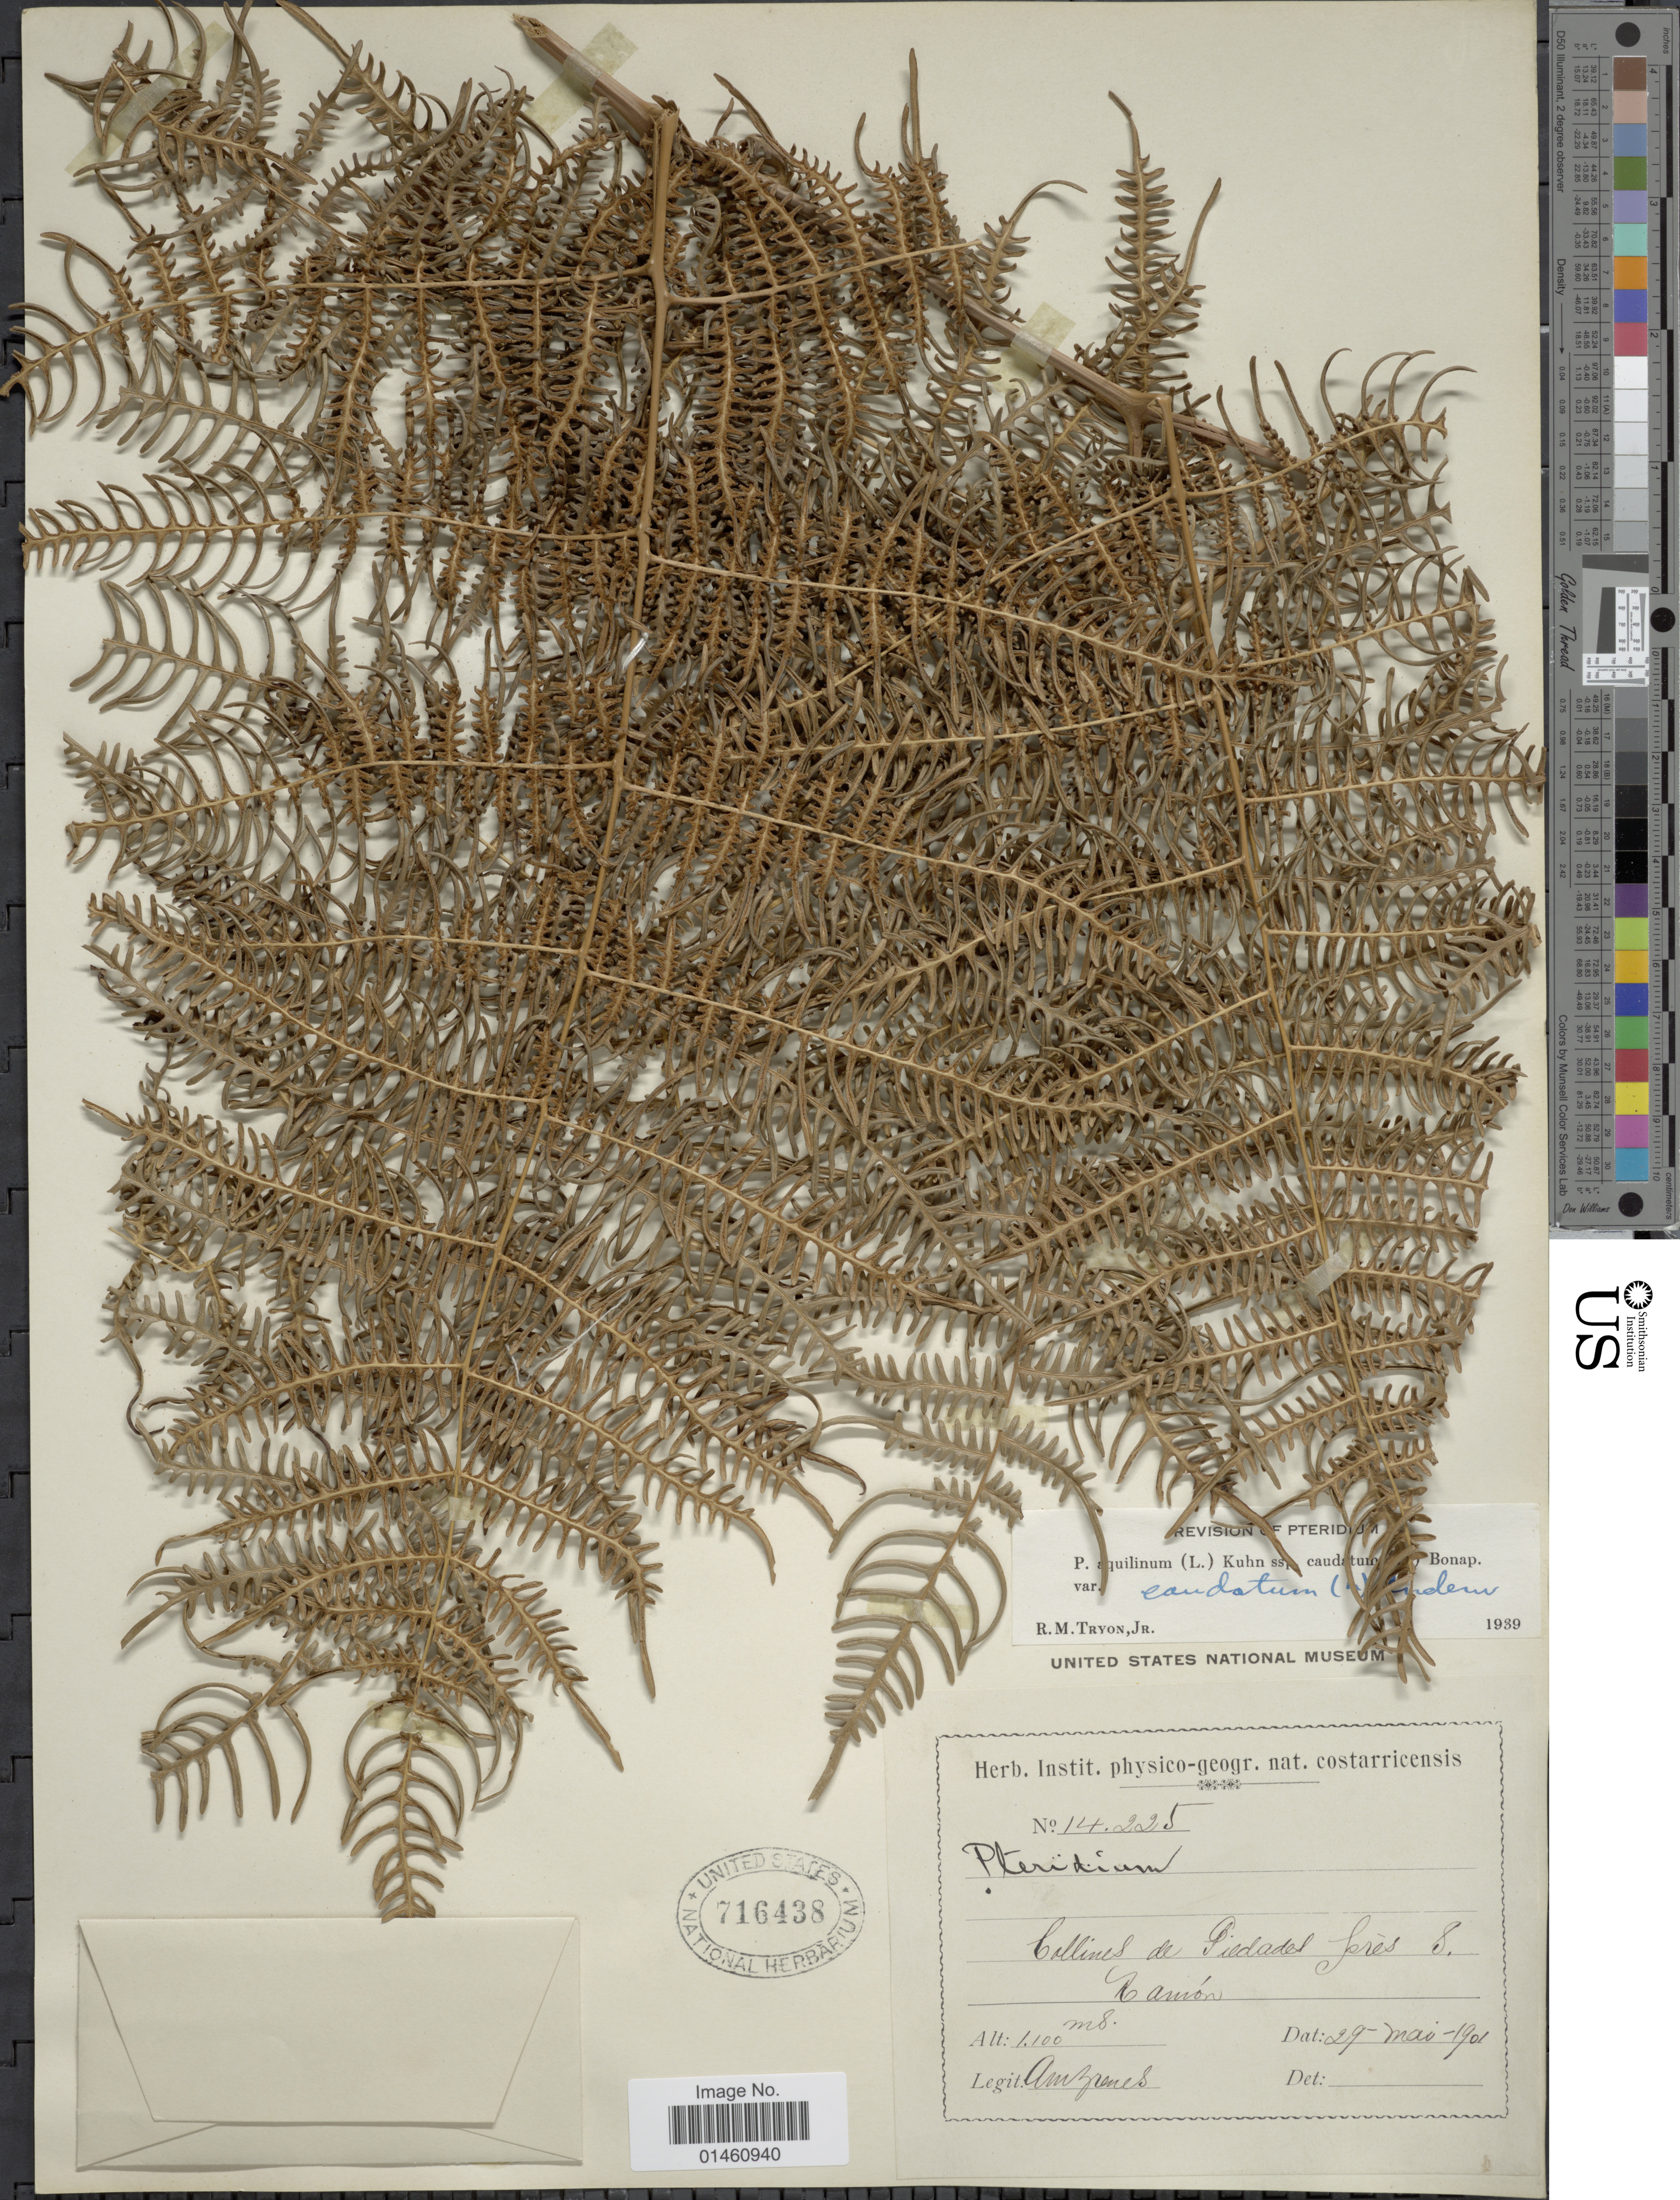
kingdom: Plantae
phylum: Tracheophyta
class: Polypodiopsida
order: Polypodiales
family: Dennstaedtiaceae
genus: Pteridium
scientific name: Pteridium caudatum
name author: (L.) Maxon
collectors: A. Brenes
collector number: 14225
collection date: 1901-05-29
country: Costa Rica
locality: Collines de Piedades pres S. Ramón.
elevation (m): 1100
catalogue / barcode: US 716438